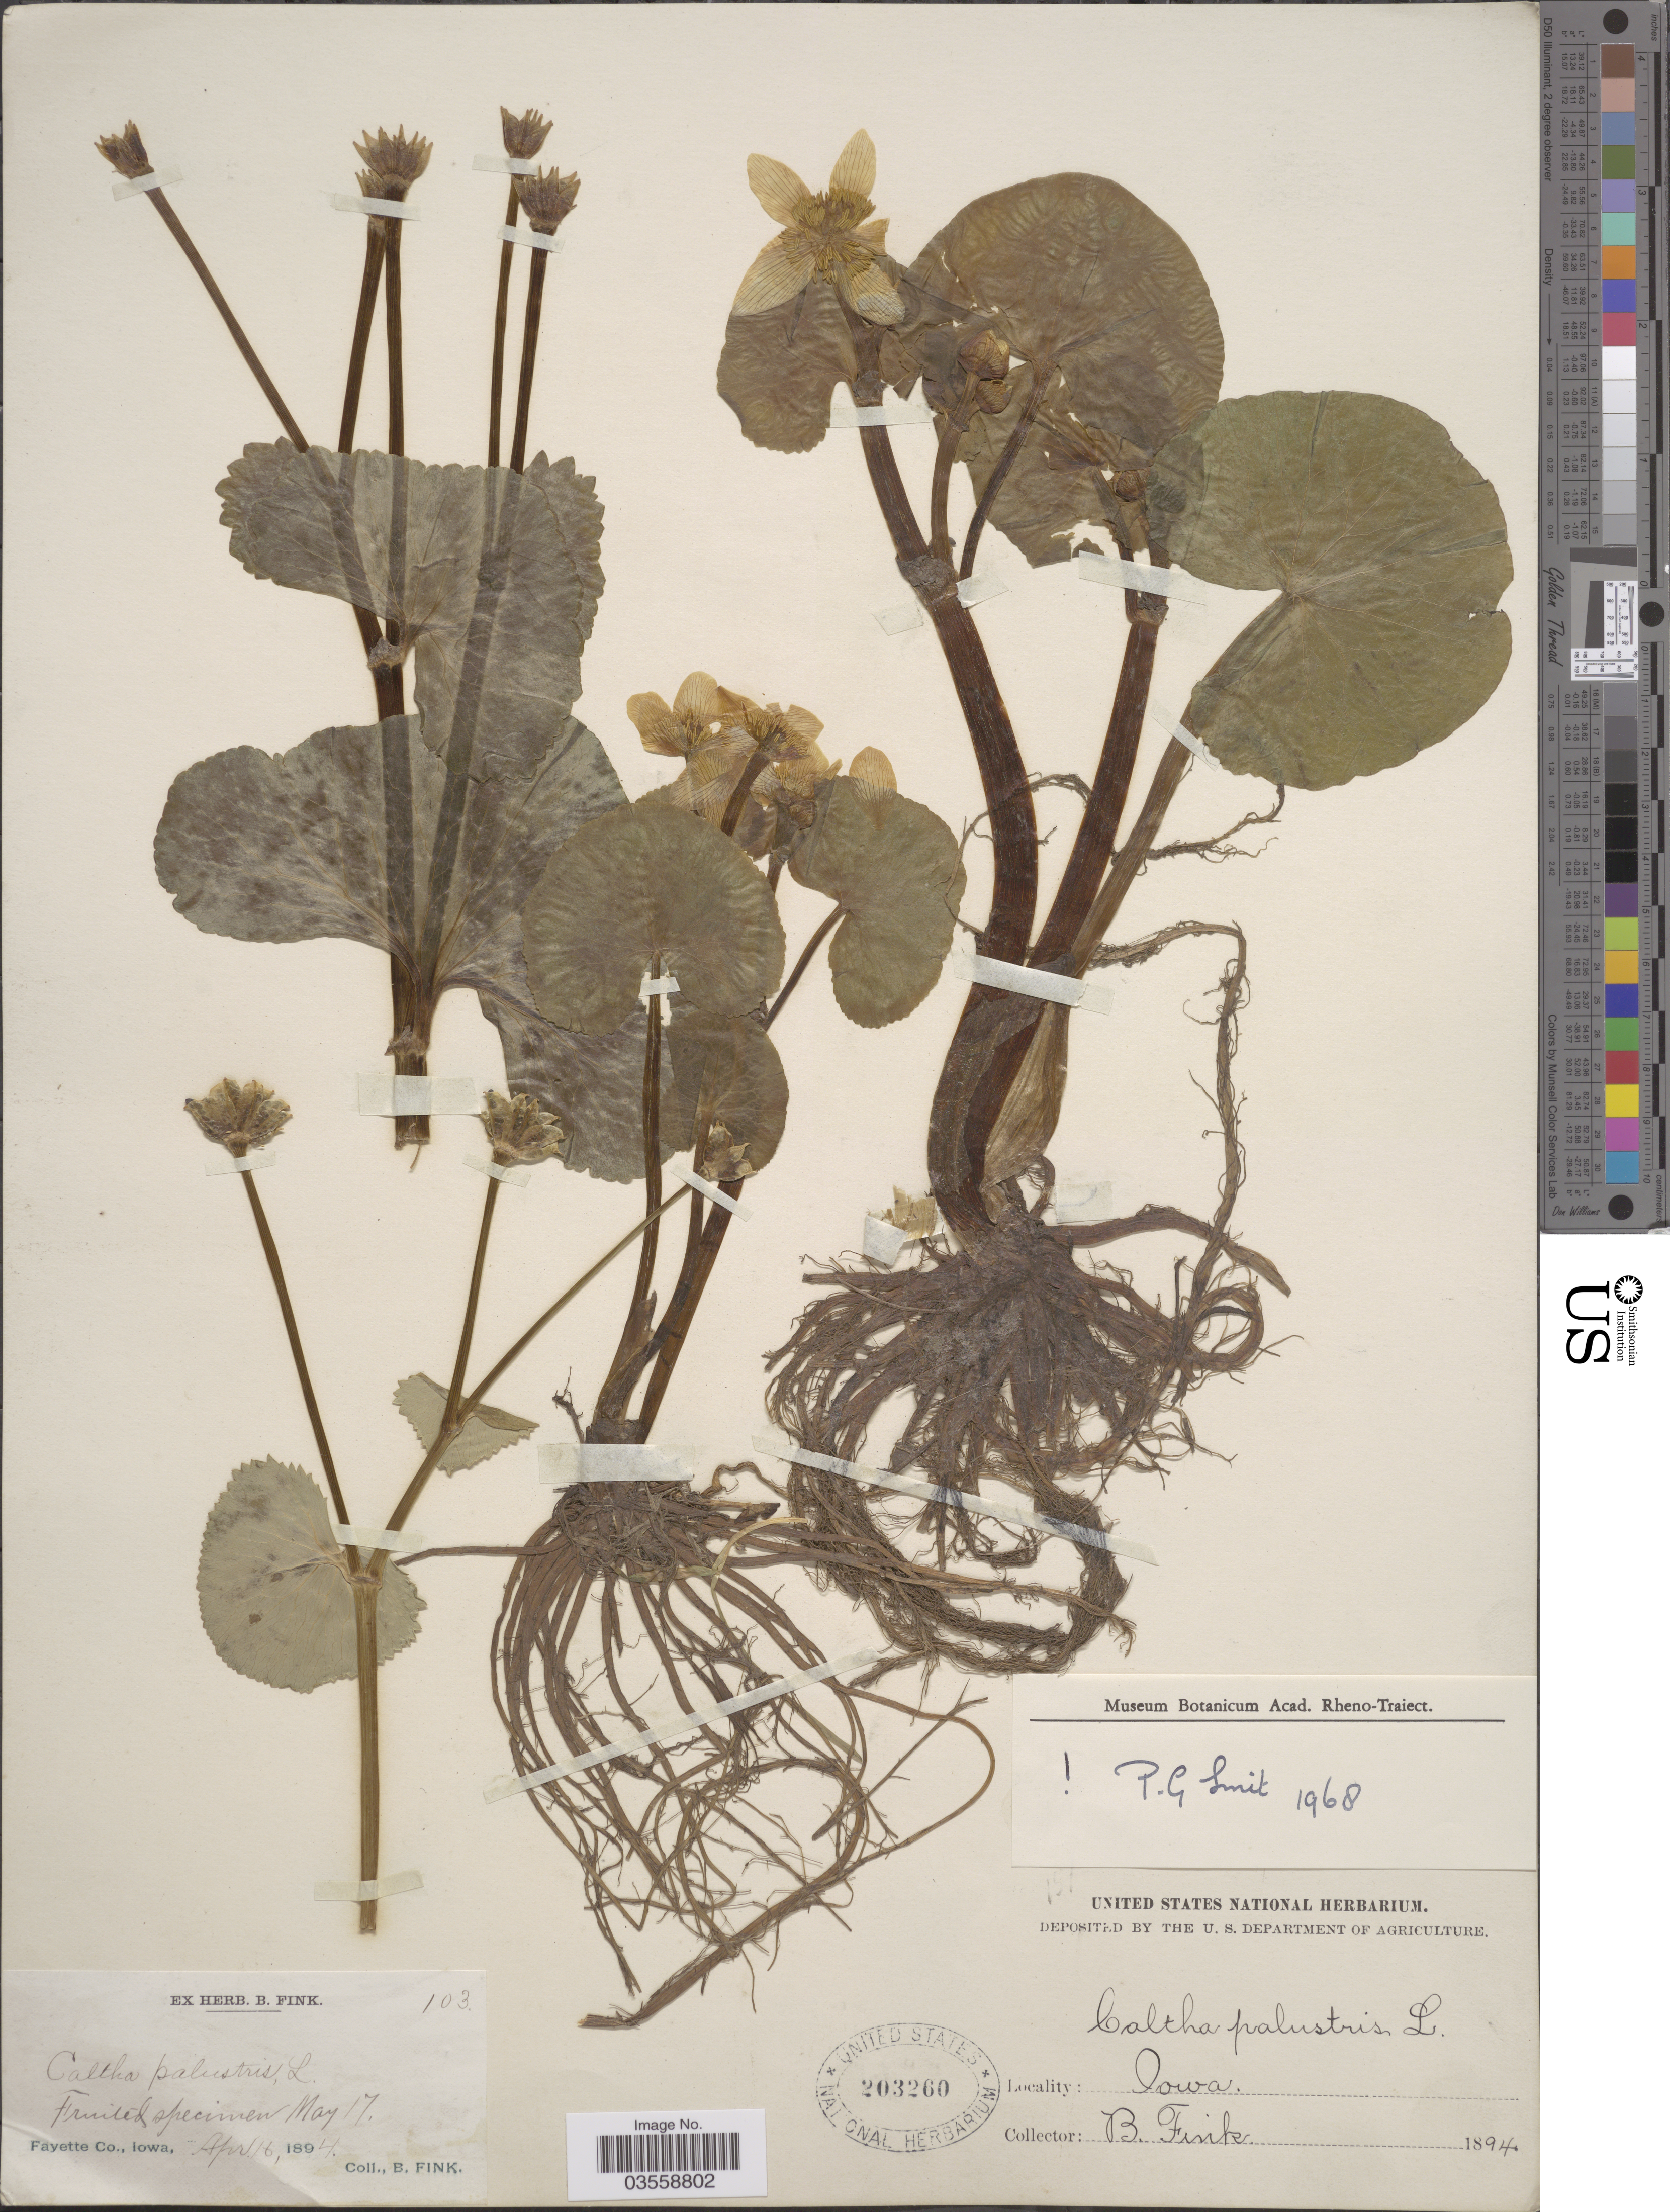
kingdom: Plantae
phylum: Tracheophyta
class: Magnoliopsida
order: Ranunculales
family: Ranunculaceae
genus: Caltha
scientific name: Caltha palustris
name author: L.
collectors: B. Fink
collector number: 103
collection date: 1894-04-16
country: United States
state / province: Iowa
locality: Fayette Co.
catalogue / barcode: US 203260